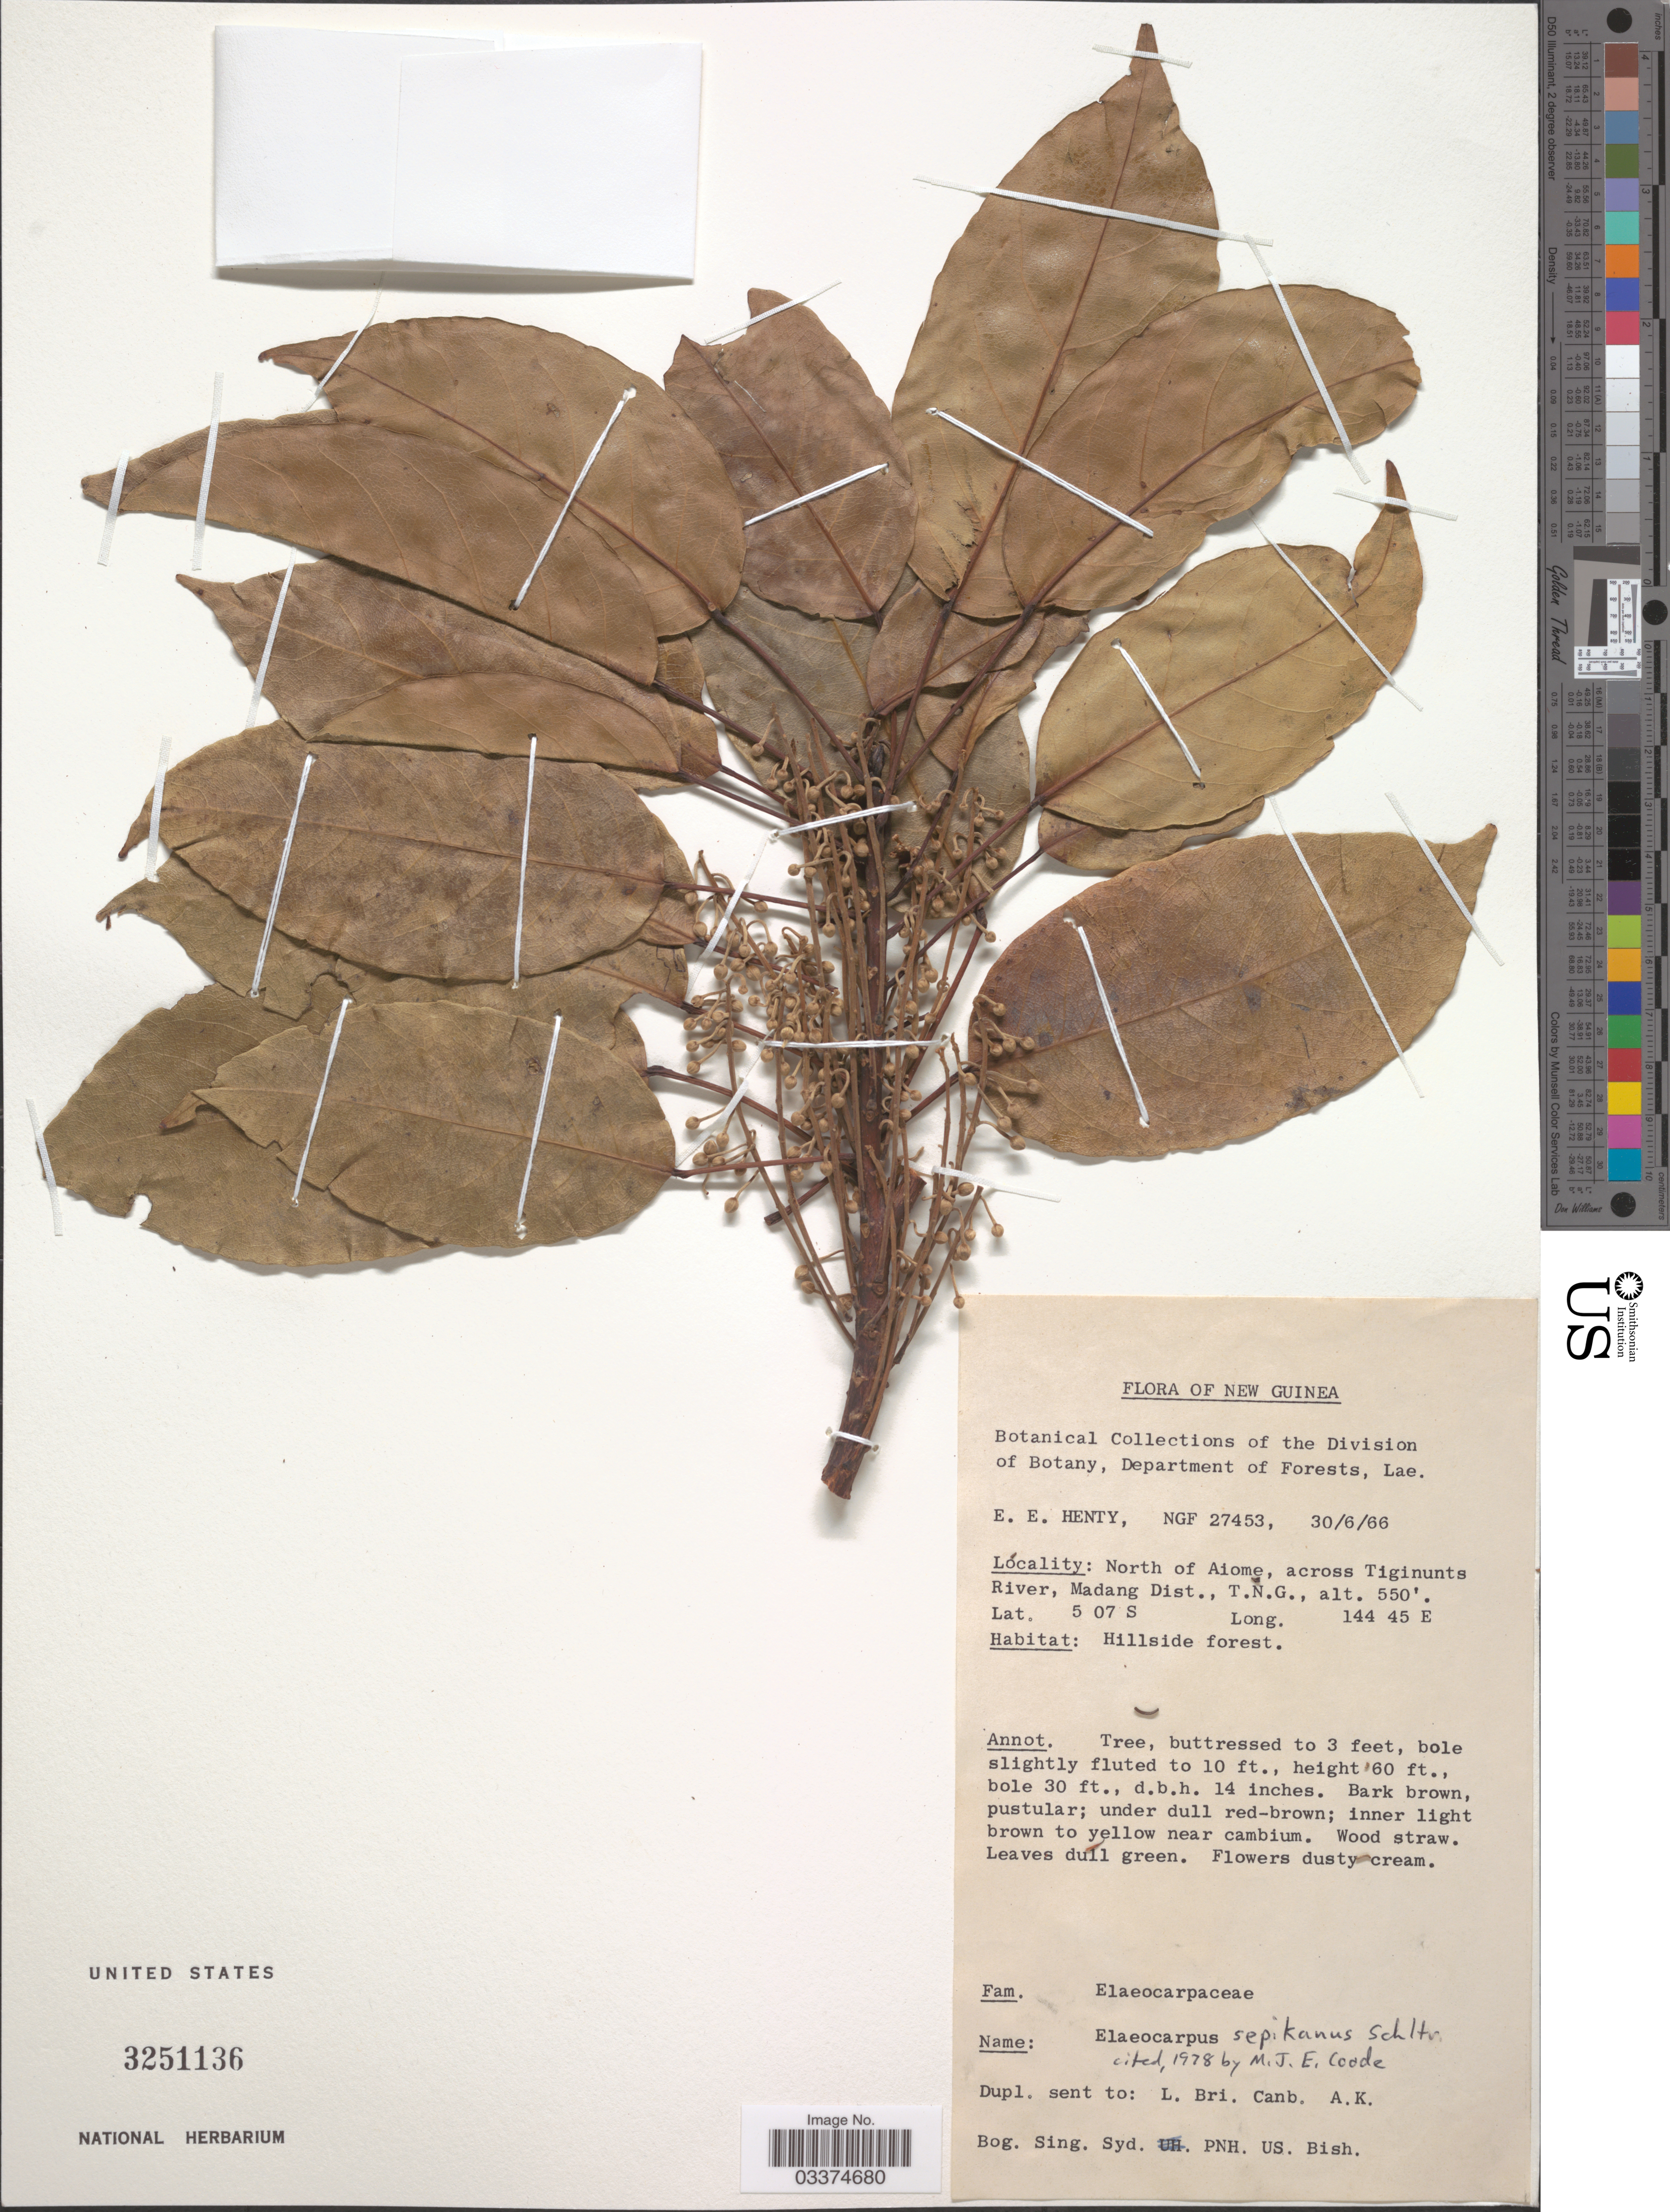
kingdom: Plantae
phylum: Tracheophyta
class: Magnoliopsida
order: Oxalidales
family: Elaeocarpaceae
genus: Elaeocarpus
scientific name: Elaeocarpus sepikanus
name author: Schltr.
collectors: E. Henty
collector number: NGF 27453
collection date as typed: Transcribed d/m/y: 30/6/66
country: Papua New Guinea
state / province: Madang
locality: New Guinea. North of Aiome, across Tiginunts River, Madang Dist., T.N.G.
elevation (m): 168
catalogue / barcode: US 3251136